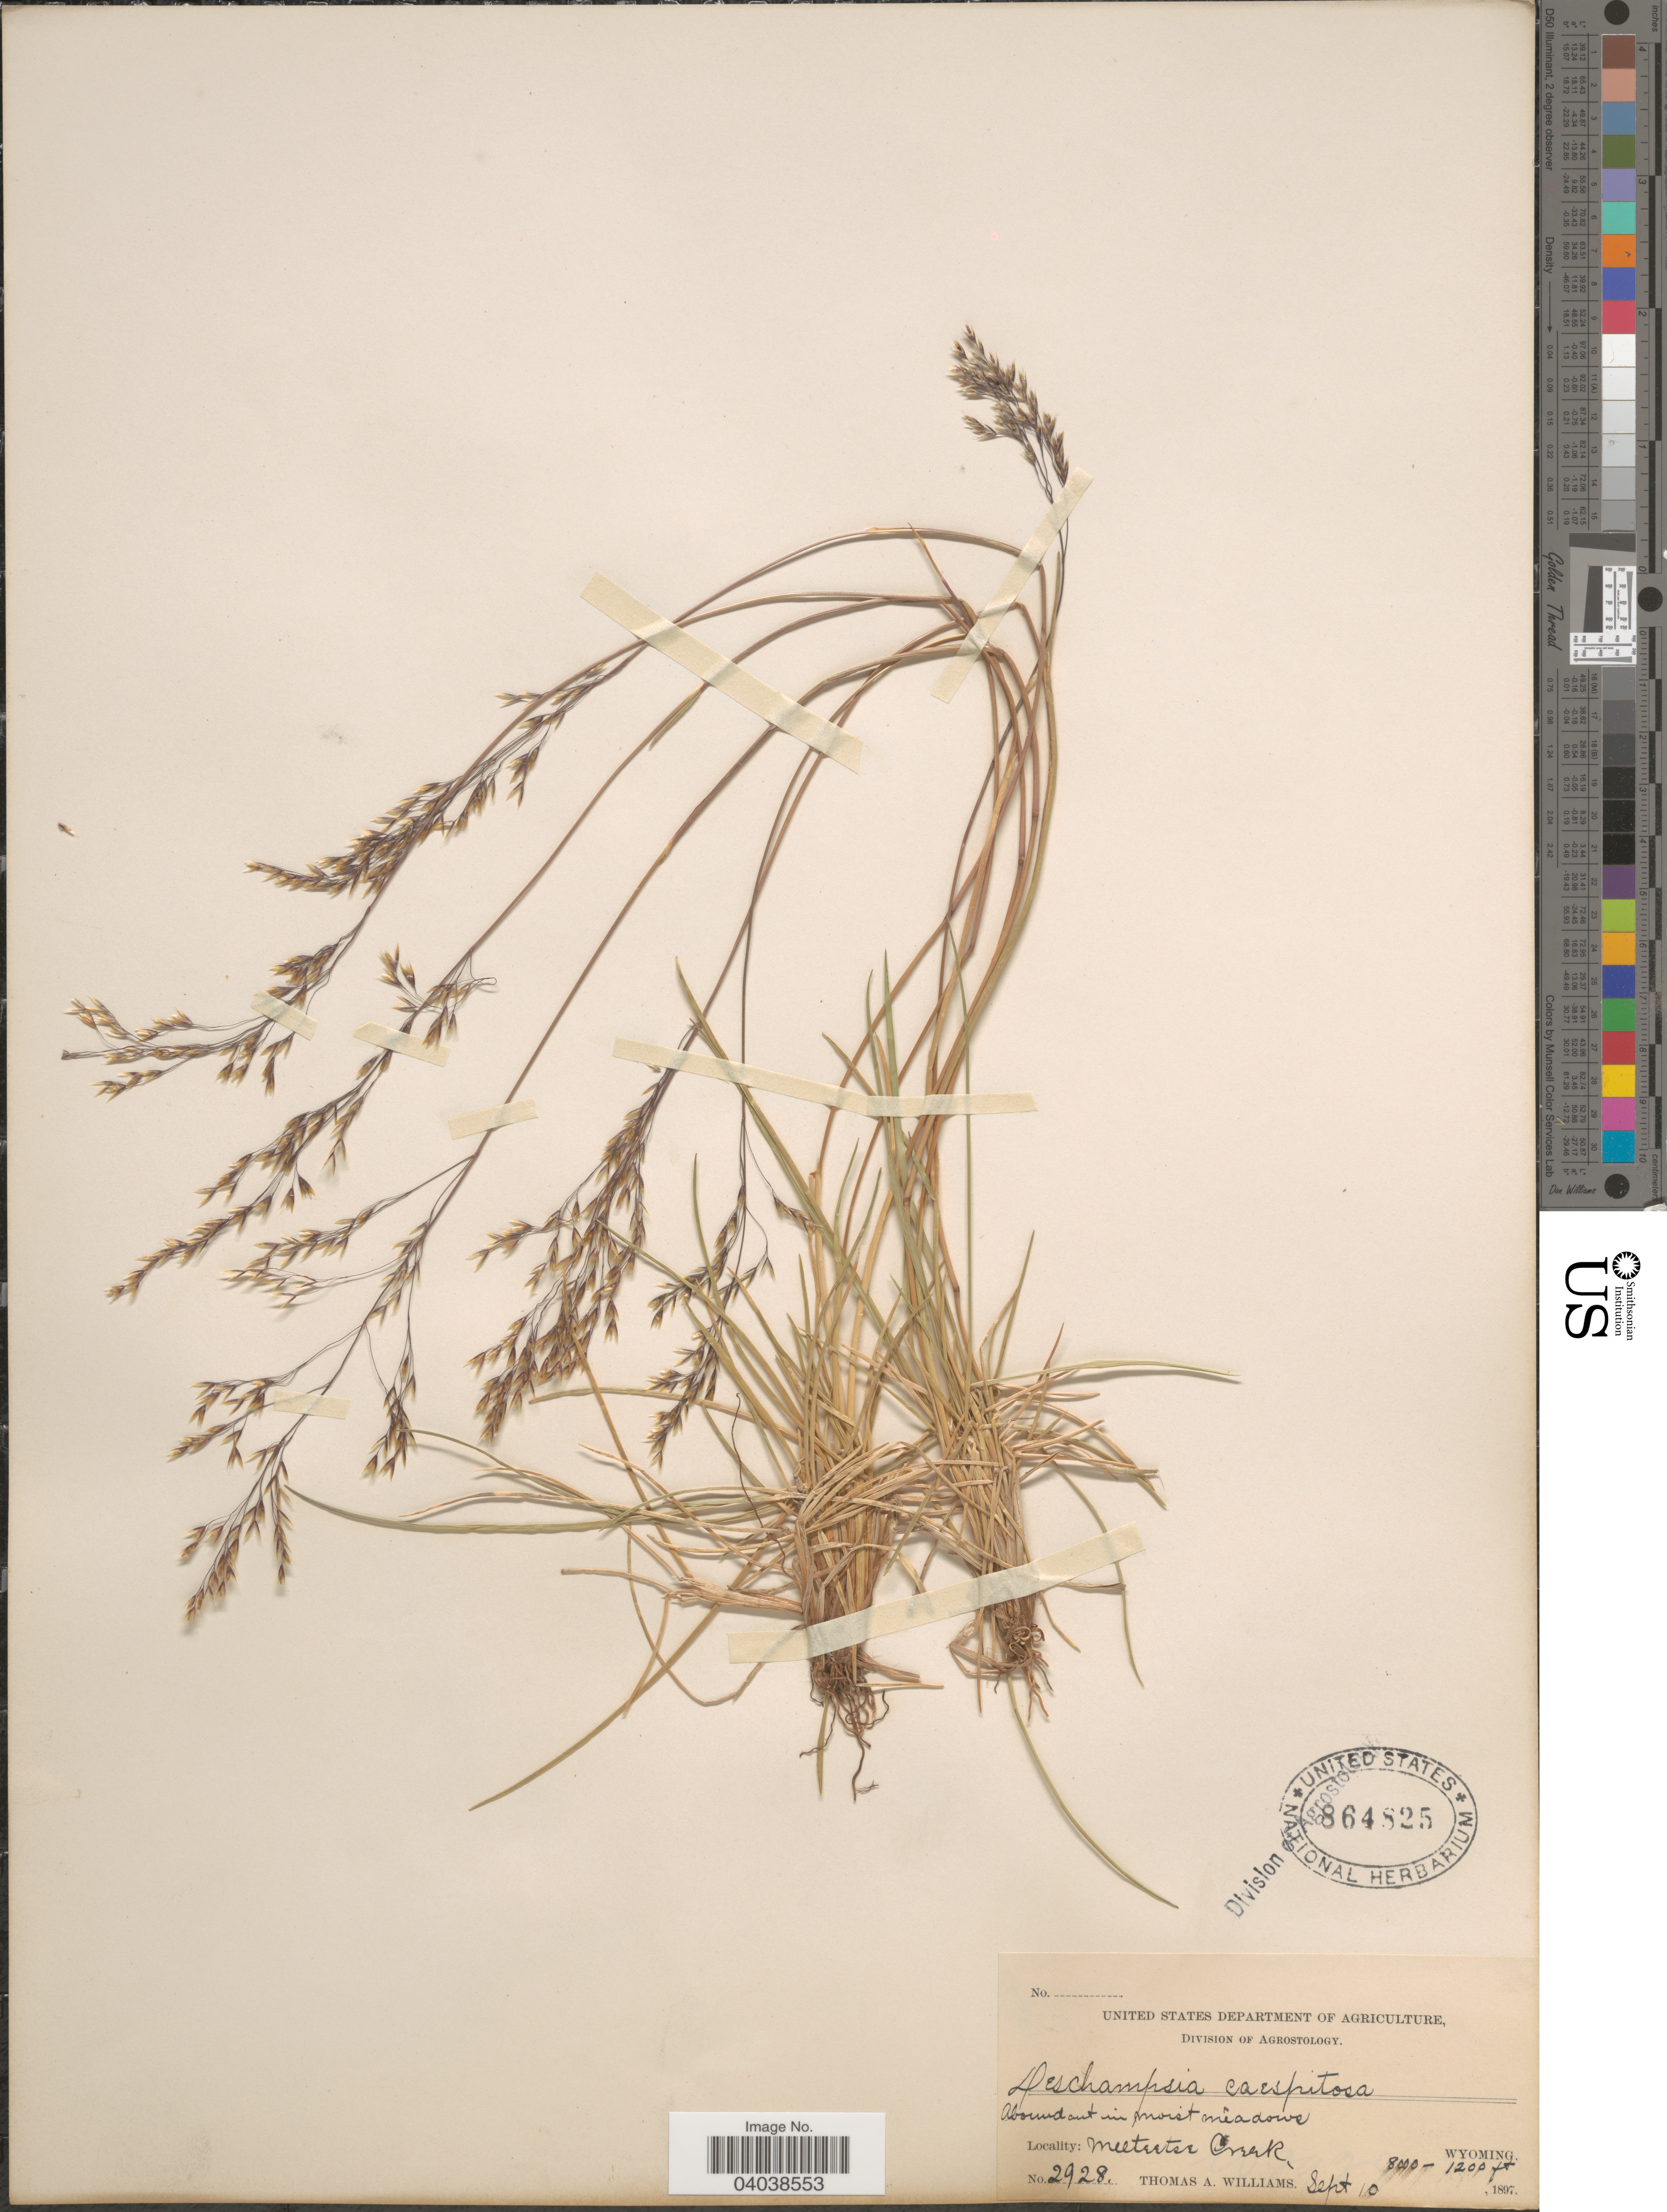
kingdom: Plantae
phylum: Tracheophyta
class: Liliopsida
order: Poales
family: Poaceae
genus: Deschampsia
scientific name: Deschampsia cespitosa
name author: (L.) P. Beauv.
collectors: T. A. Williams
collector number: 2928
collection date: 1897-09-10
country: United States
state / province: Wyoming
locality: Meeteetse Creek.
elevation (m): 366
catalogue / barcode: US 864825